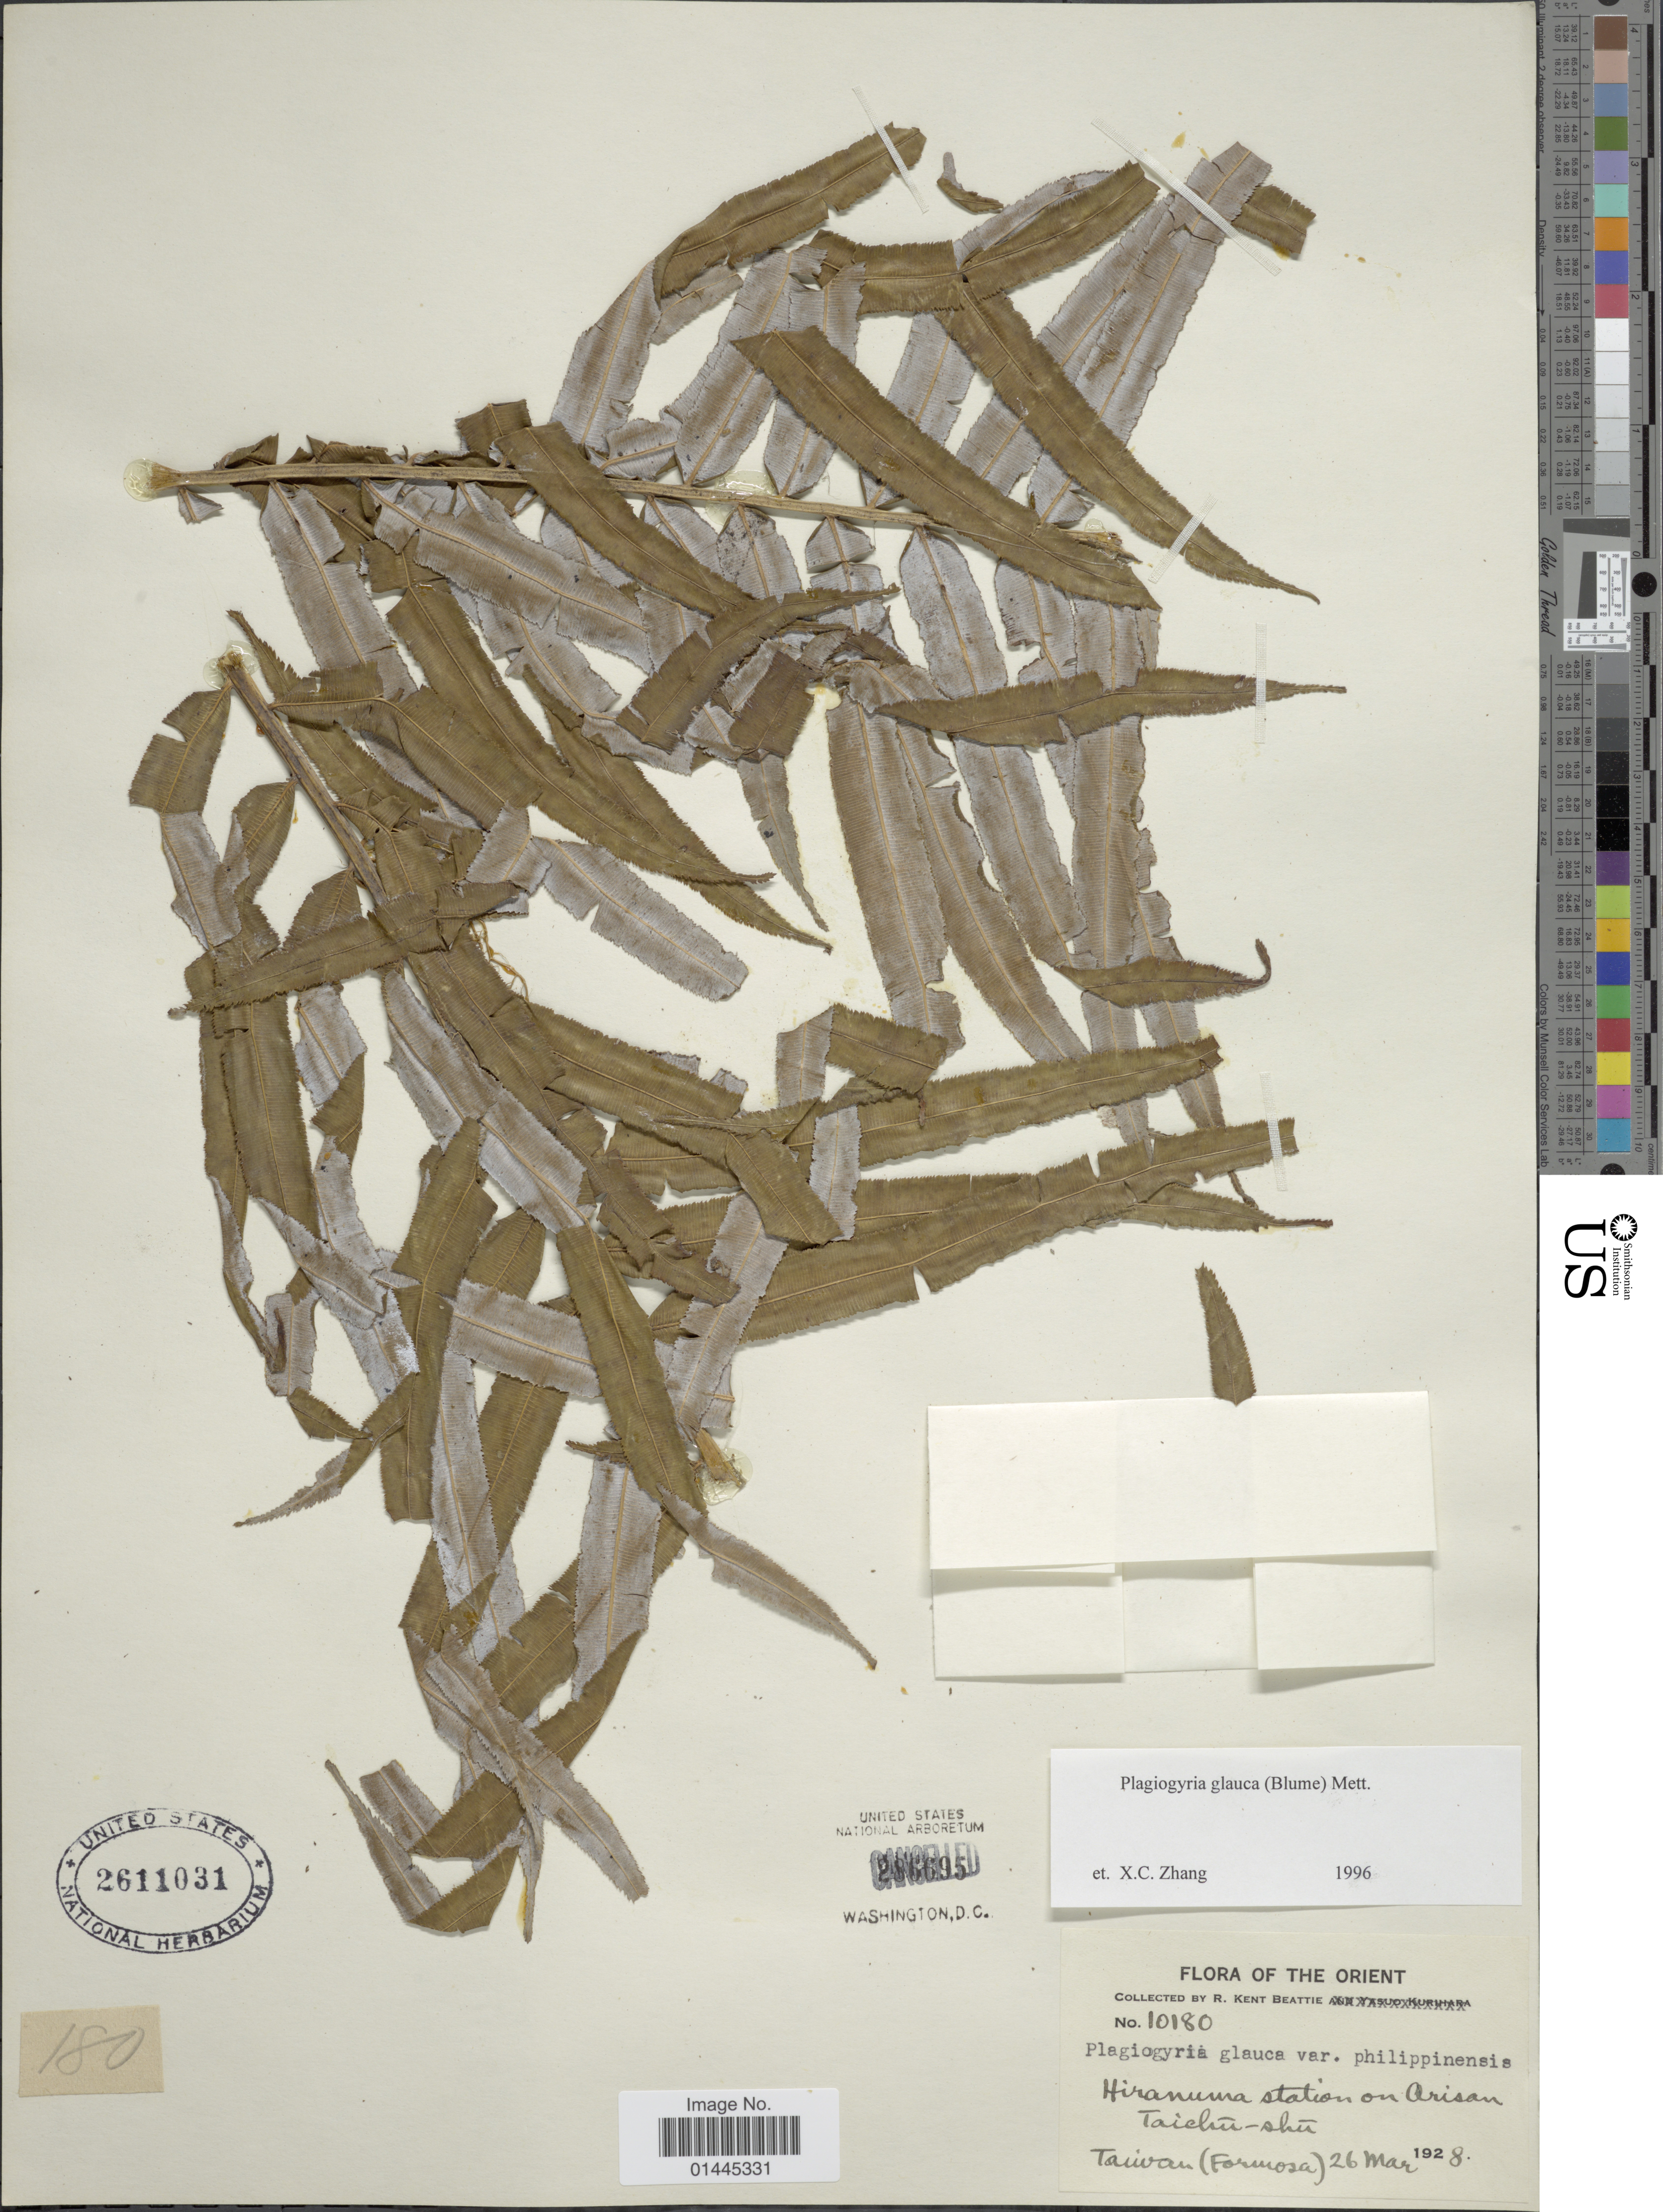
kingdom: Plantae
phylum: Tracheophyta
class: Polypodiopsida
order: Cyatheales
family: Plagiogyriaceae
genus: Plagiogyria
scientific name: Plagiogyria glauca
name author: (Blume) Mett.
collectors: R. K. Beattie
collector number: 1018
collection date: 1928-03-26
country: Taiwan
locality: The Orient, Hiramura [interpreted] station on Arisan Taichu-shu, Taiwan (Formosa).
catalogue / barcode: US 2611031